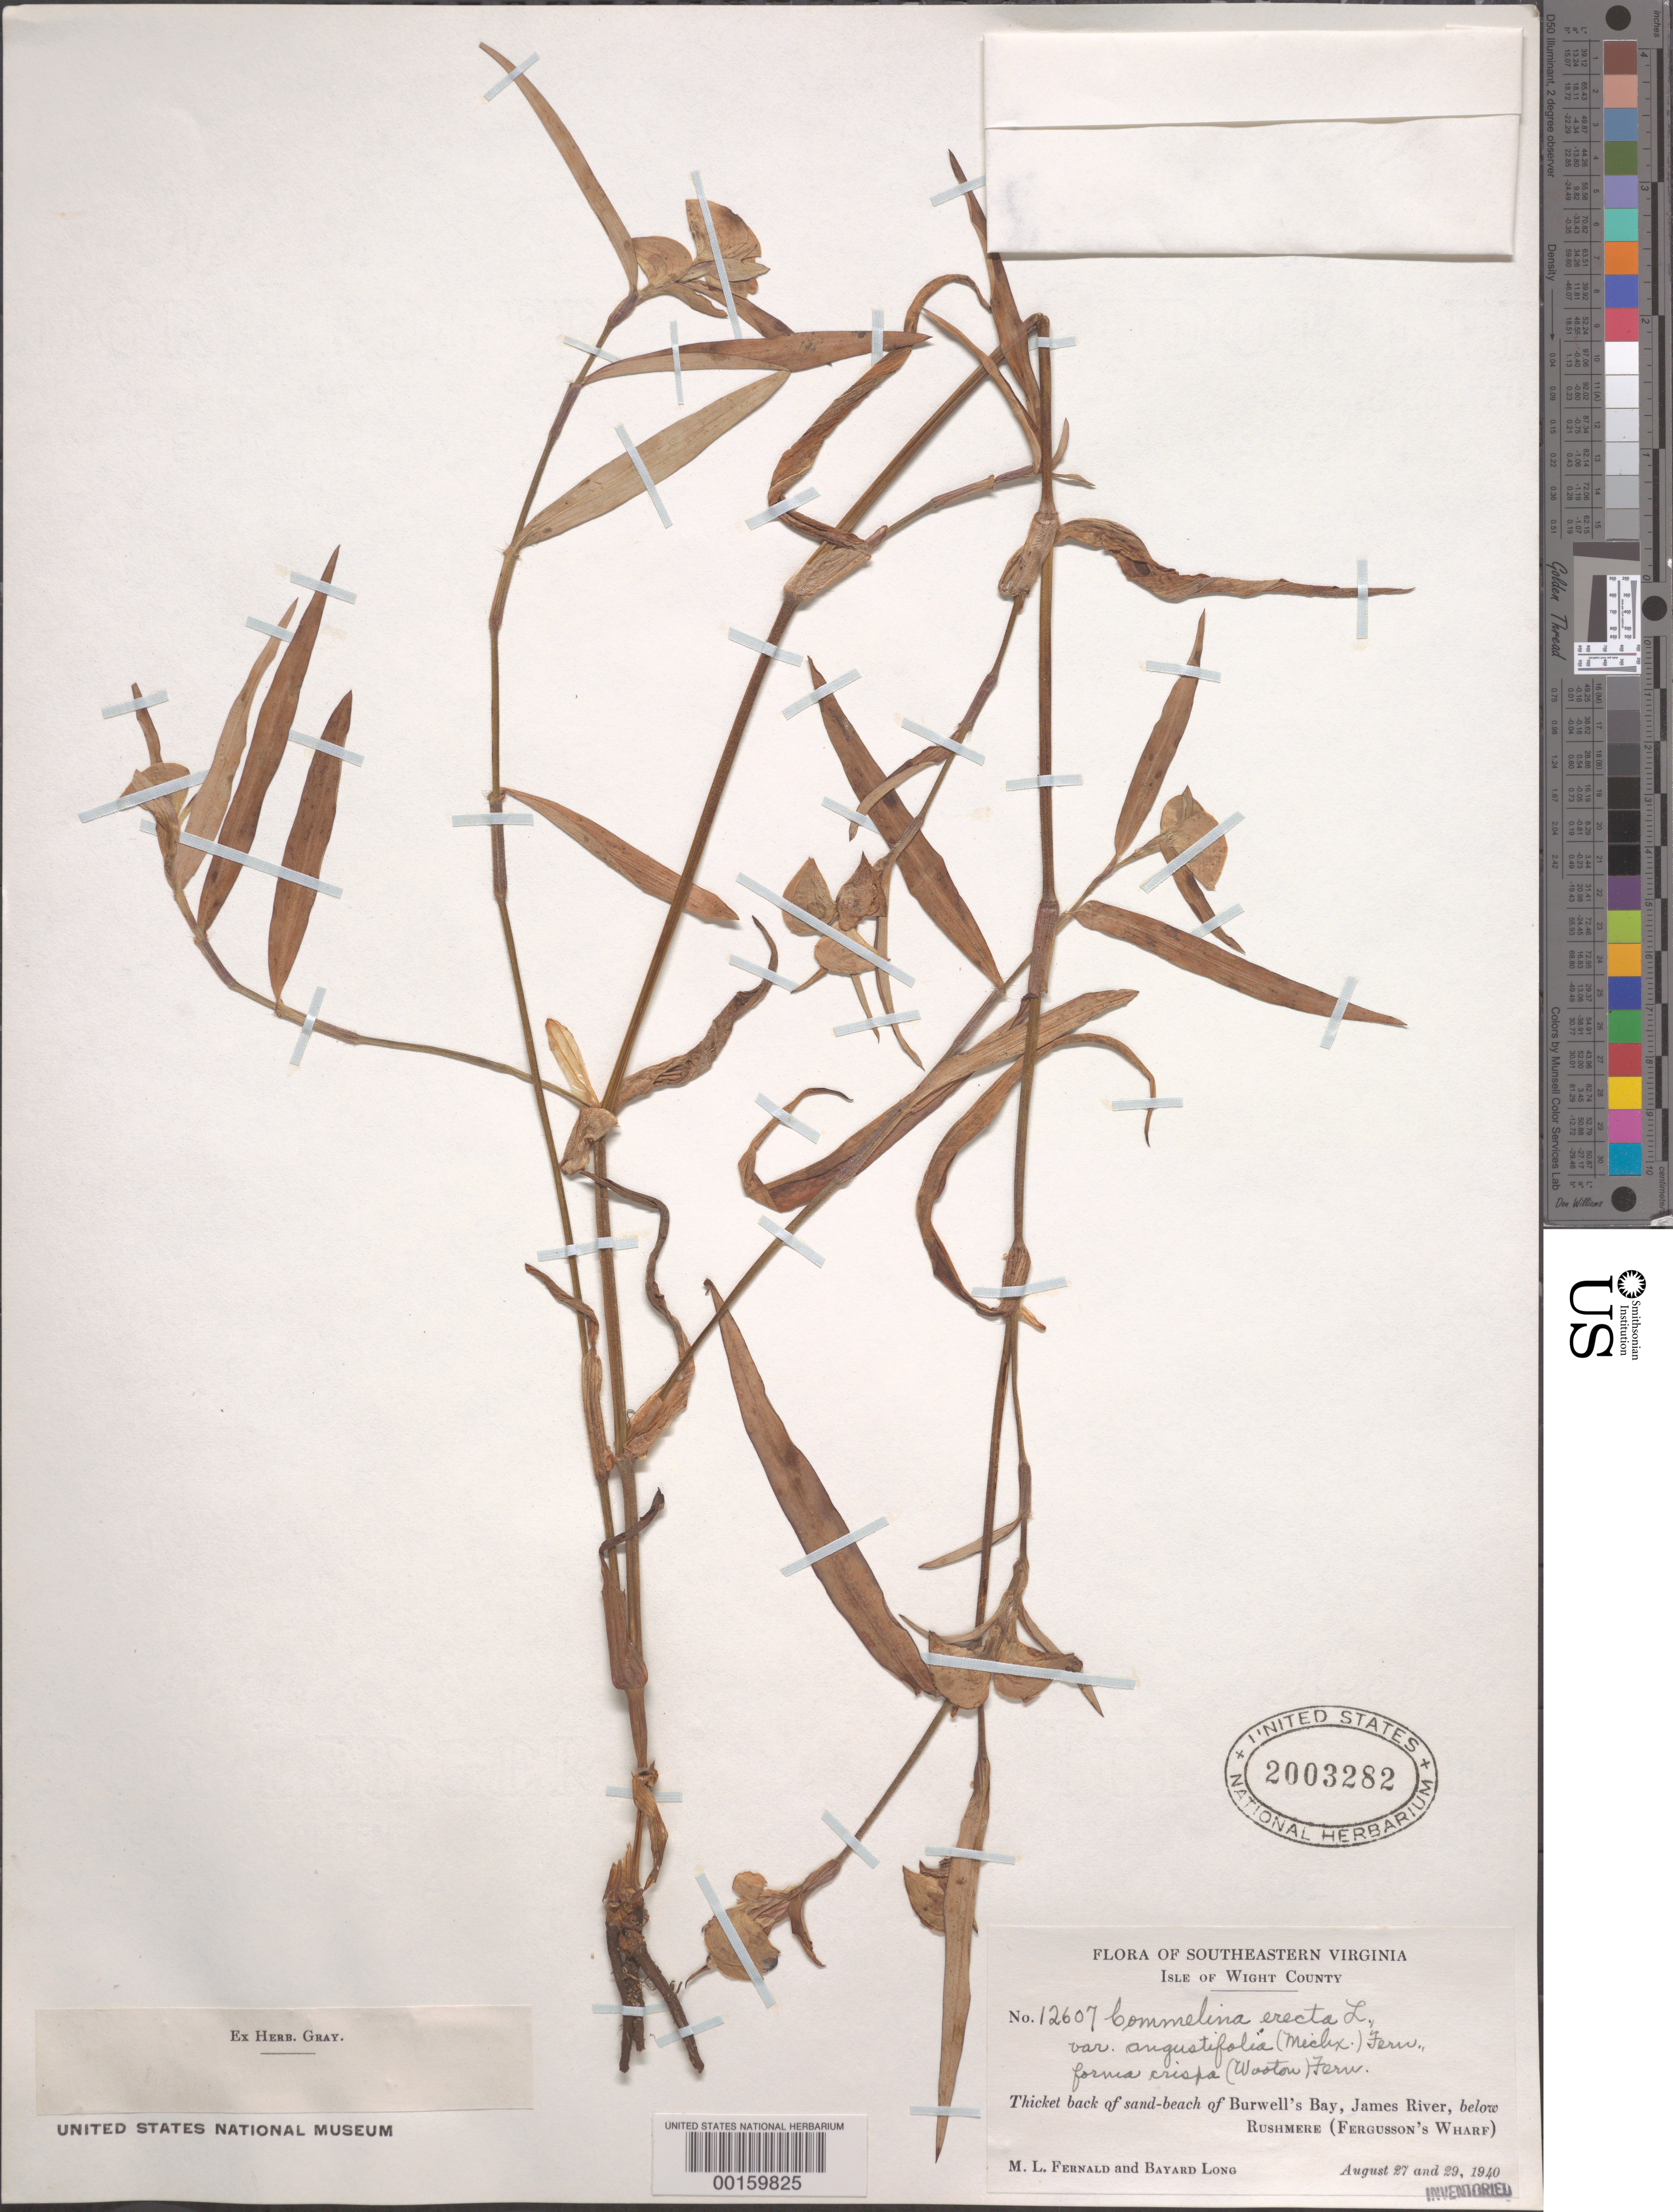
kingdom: Plantae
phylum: Tracheophyta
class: Liliopsida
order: Commelinales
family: Commelinaceae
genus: Commelina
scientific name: Commelina erecta var. angustifolia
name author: (Michx.) Fernald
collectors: M. L. Fernald & B. H. Long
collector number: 12604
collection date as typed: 27 Aug 1940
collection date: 1940-08-27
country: United States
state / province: Virginia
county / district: Isle of Wight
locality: Burwell's bay, james river, below rushmere (fergusson's wharf)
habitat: Thicket back of sand-beach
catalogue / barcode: US 2003282